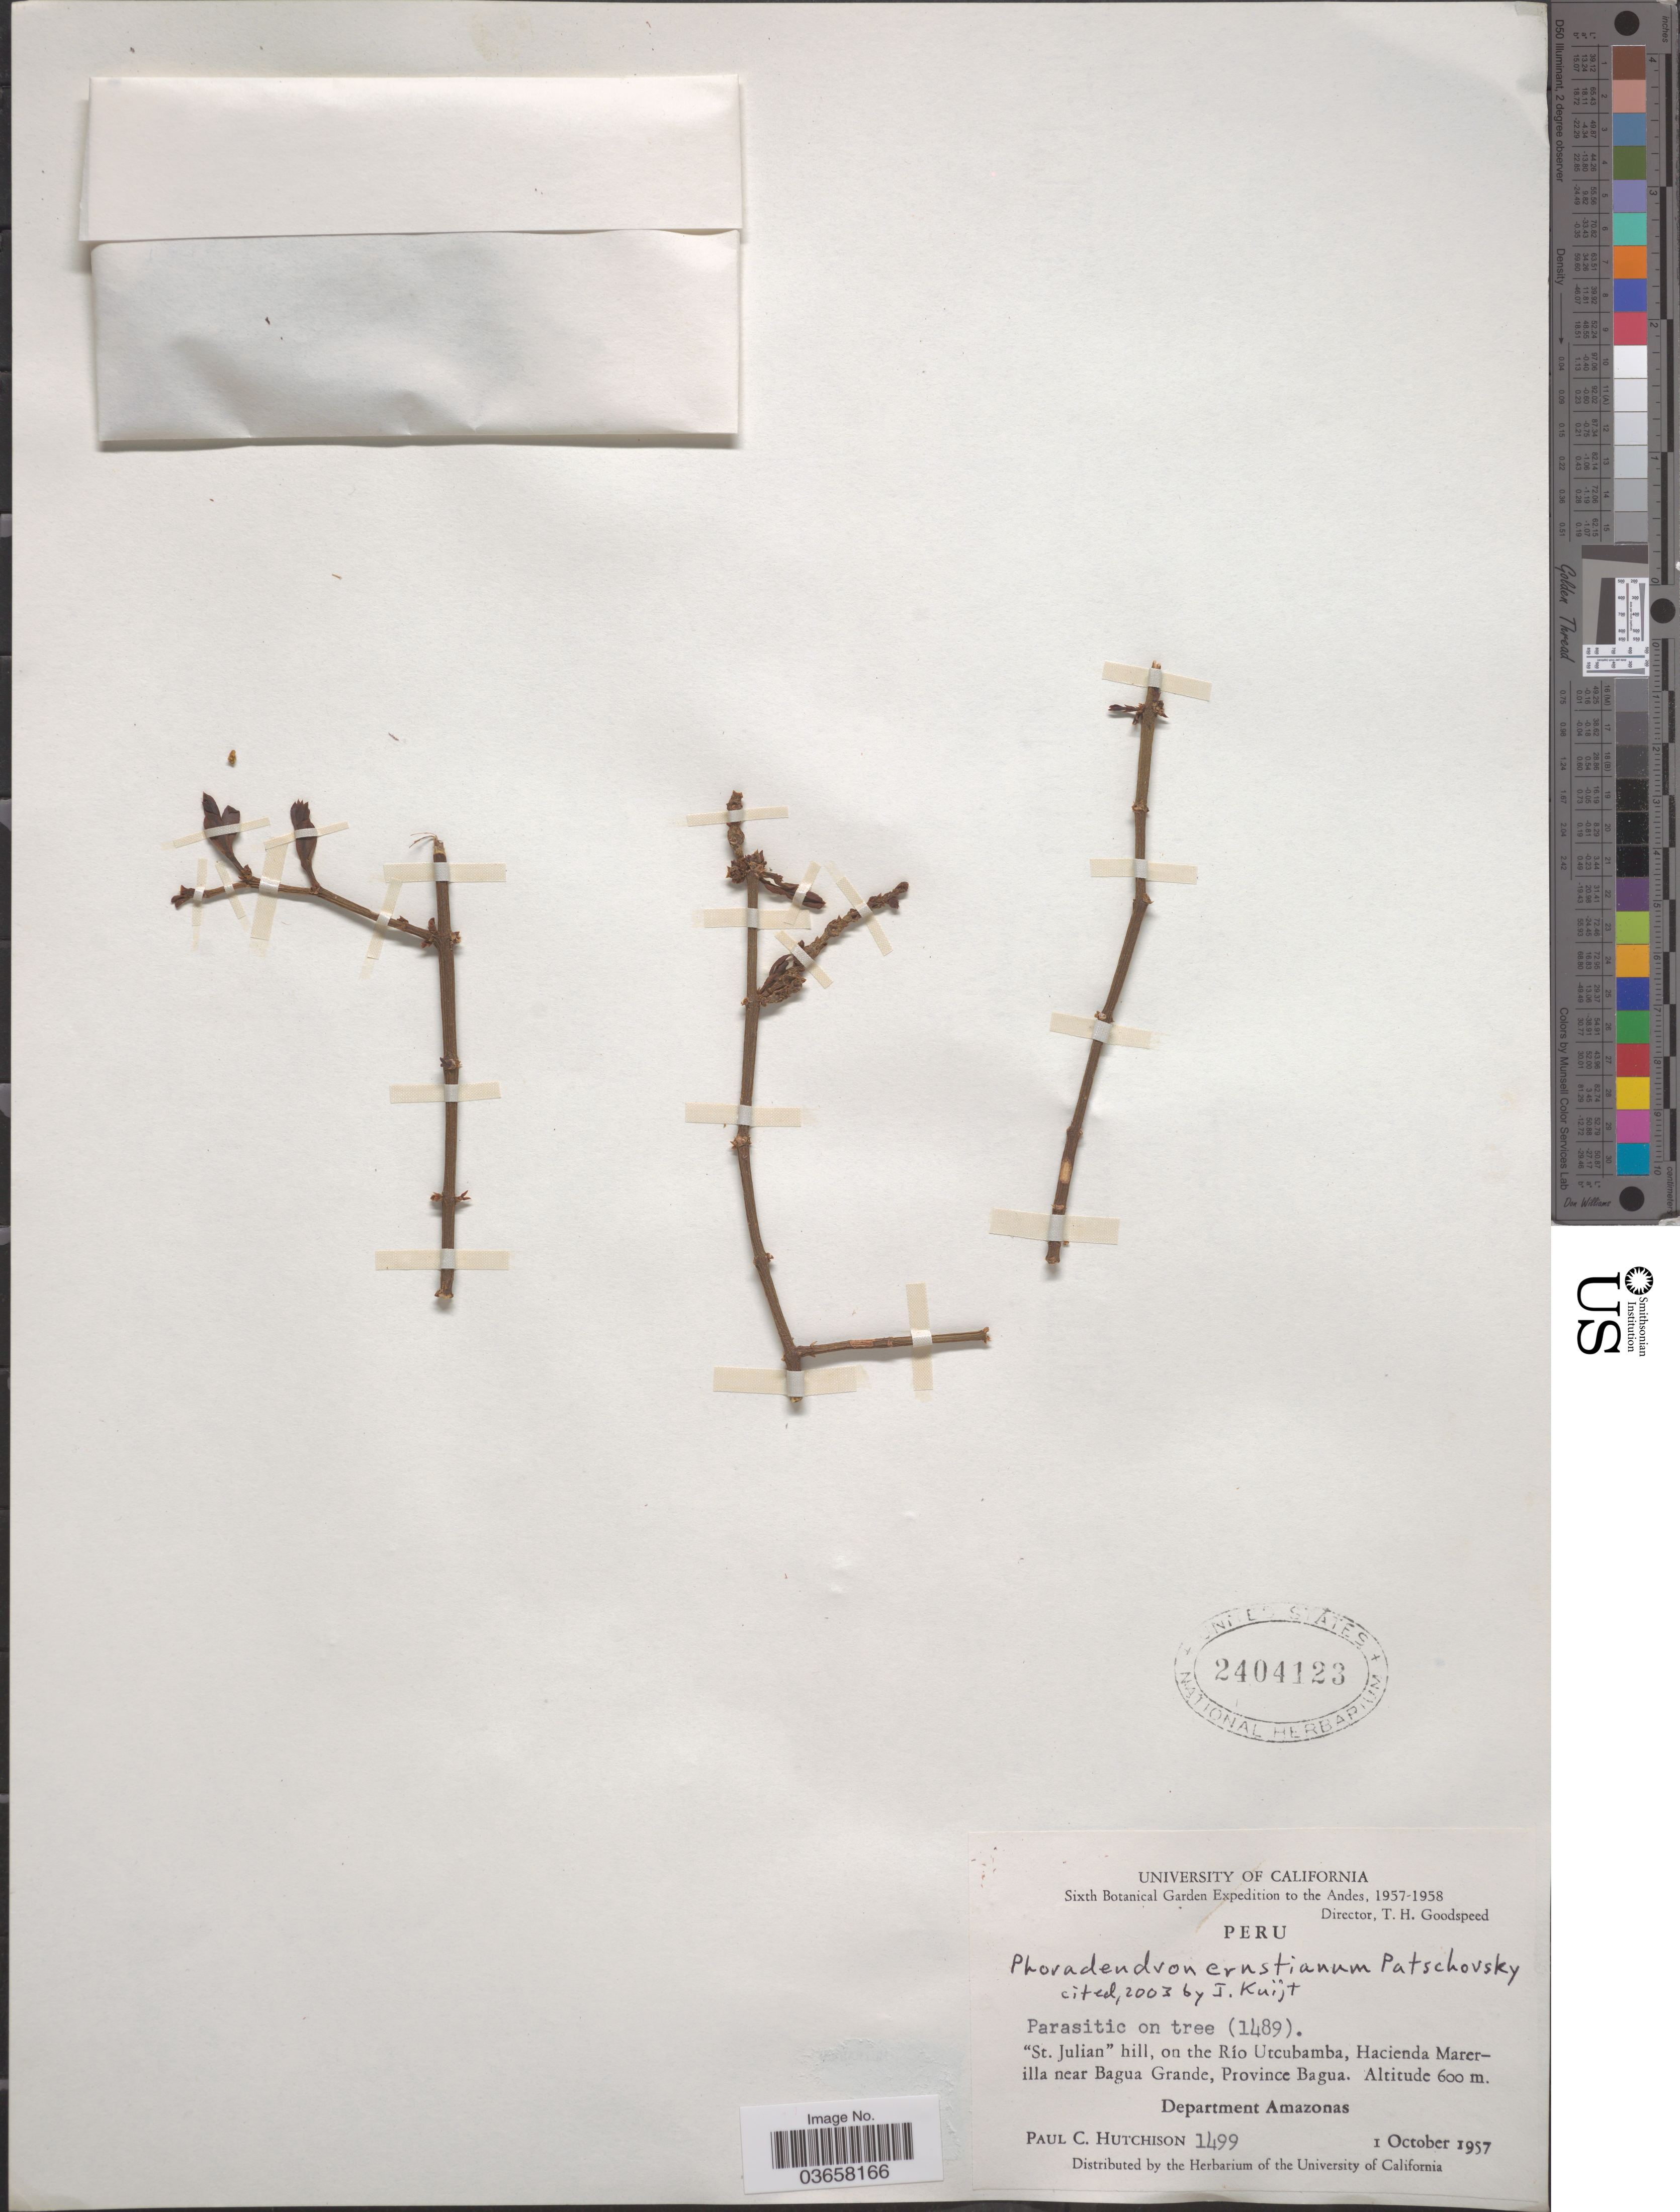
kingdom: Plantae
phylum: Tracheophyta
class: Magnoliopsida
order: Santalales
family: Viscaceae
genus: Phoradendron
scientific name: Phoradendron ernstianum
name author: Patsch.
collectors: P. C. Hutchison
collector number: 1499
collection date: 1957-10-01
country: Peru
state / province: Amazonas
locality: Andes. "St. Julian" hill, on the Río Utcubamba, Hacienda Marerilla near Bagua Grande, Province Bagua. Department Amazonas.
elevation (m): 600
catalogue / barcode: US 2404123